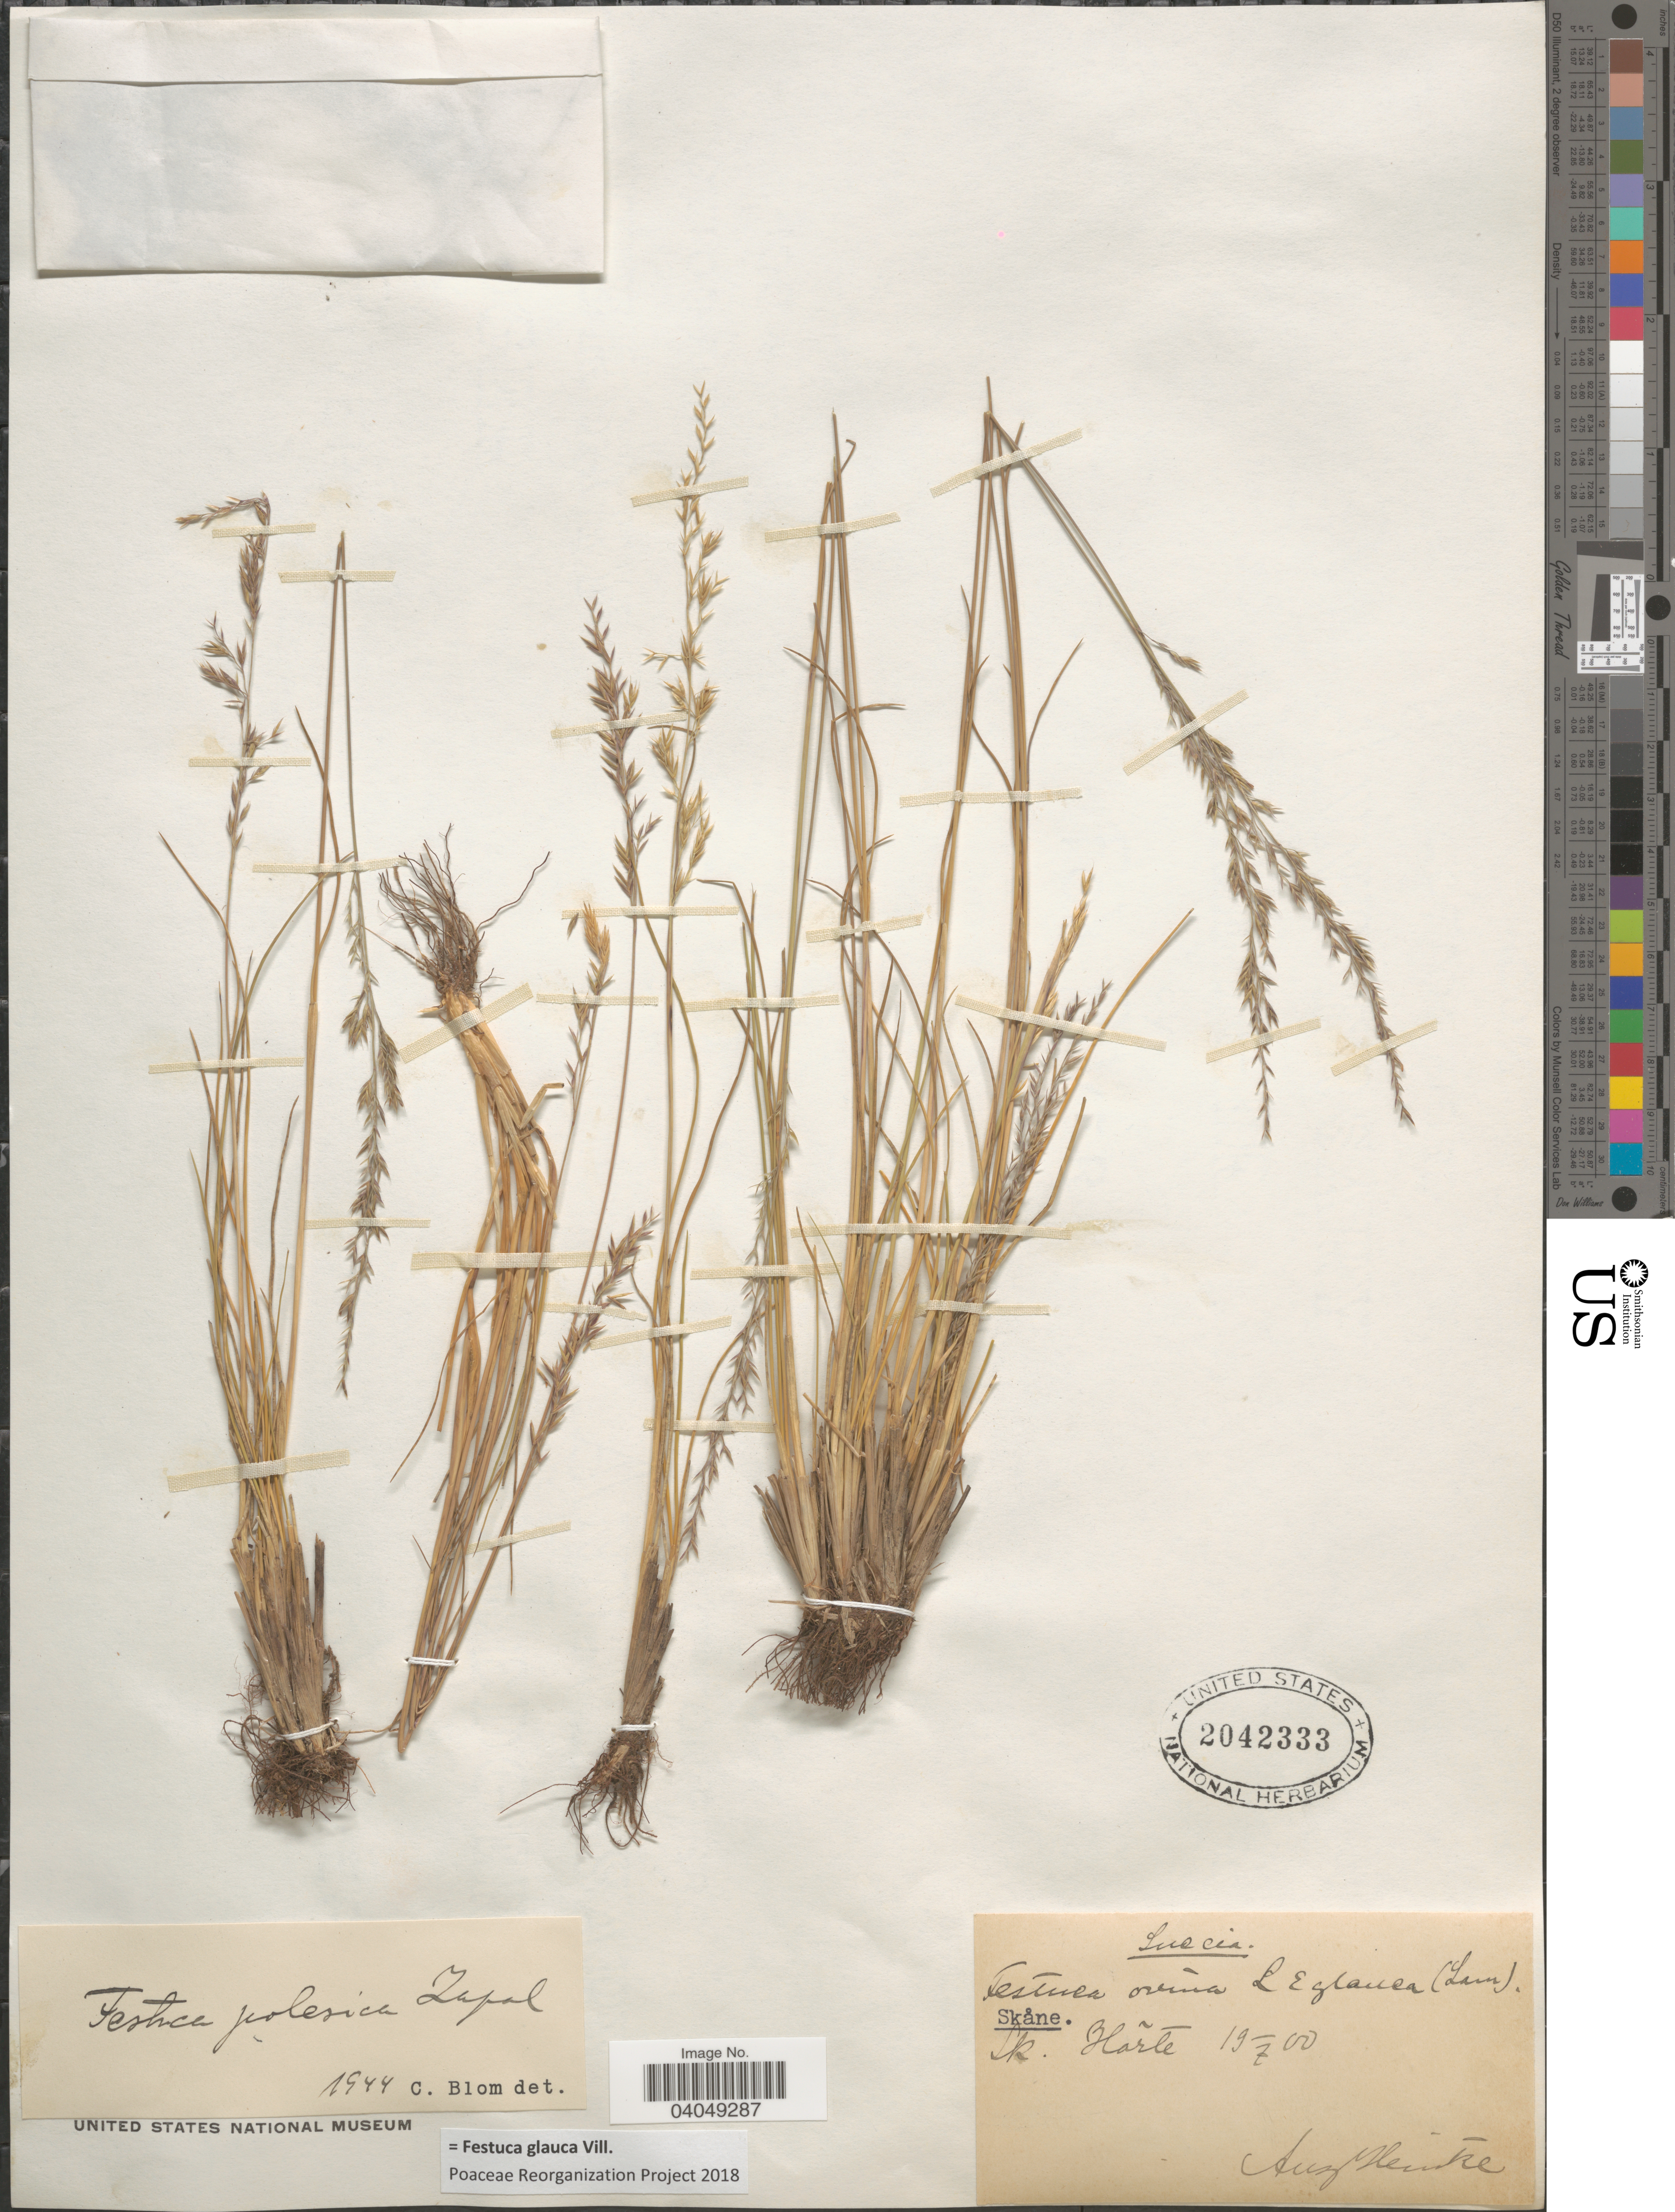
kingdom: Plantae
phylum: Tracheophyta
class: Liliopsida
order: Poales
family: Poaceae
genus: Festuca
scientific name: Festuca glauca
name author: Vill.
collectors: A. Heinke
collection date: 1900-07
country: Sweden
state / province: Skåne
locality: Suecia. Hãrte.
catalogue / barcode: US 2042333